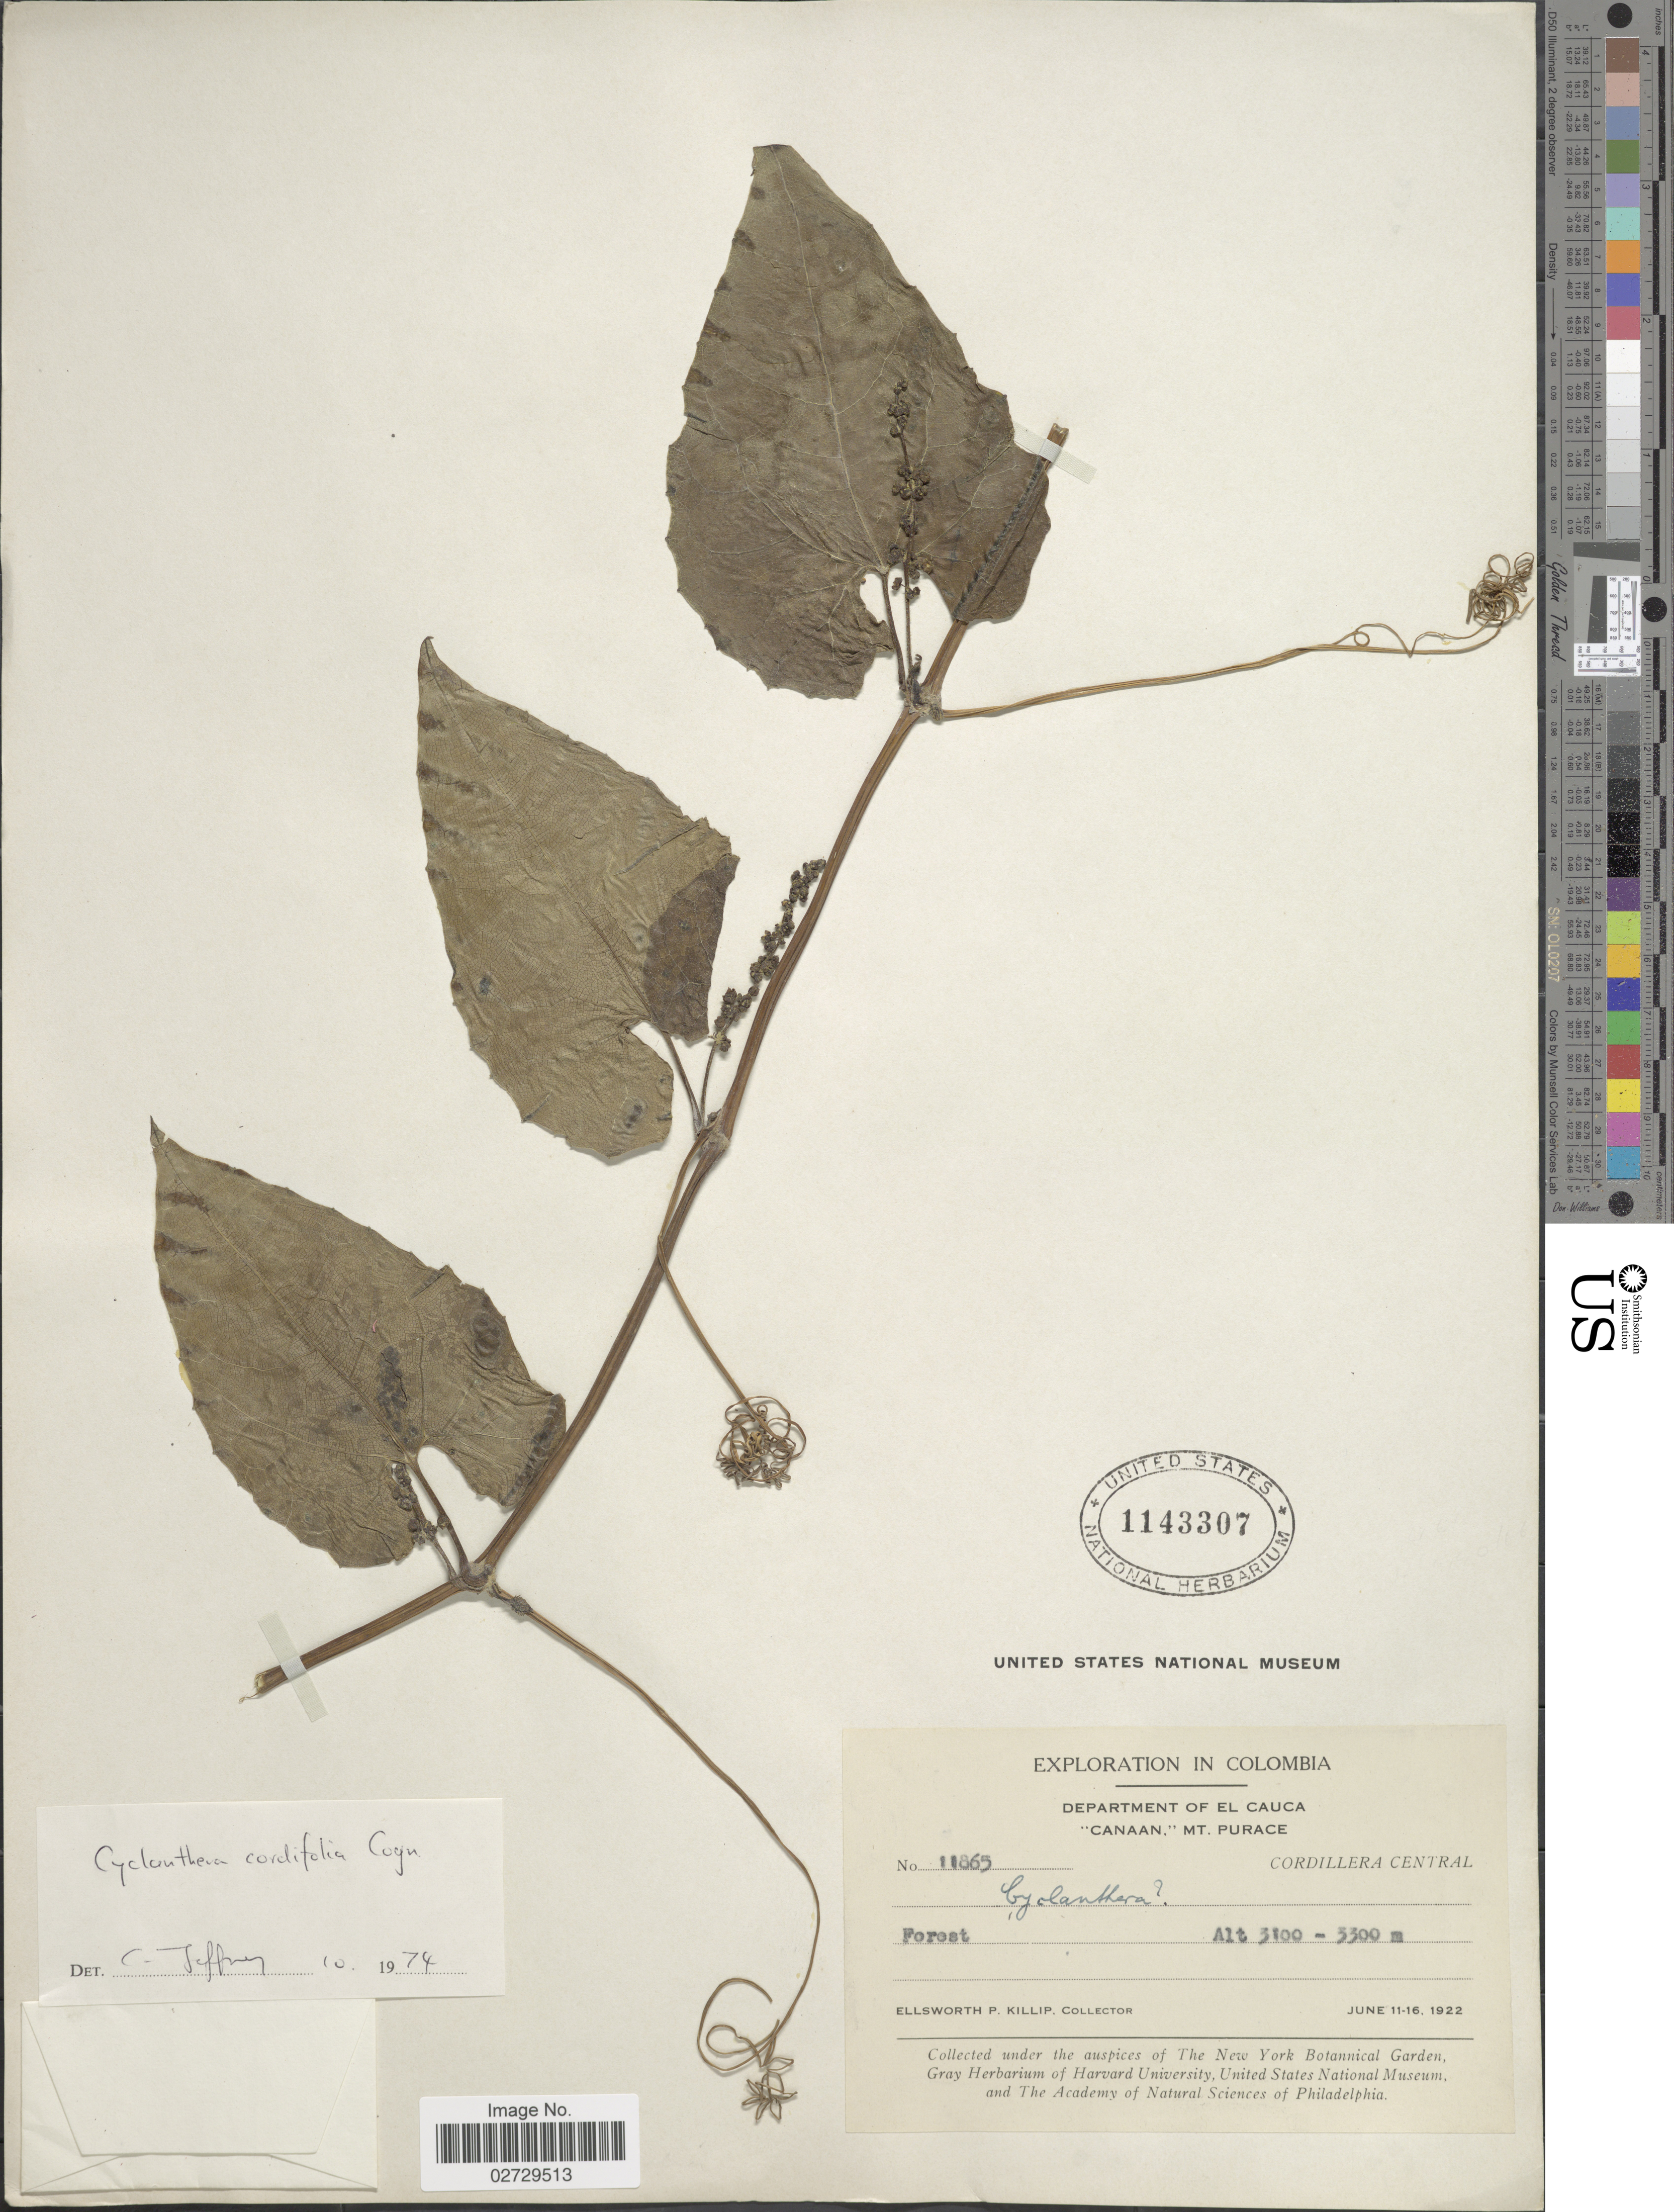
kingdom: Plantae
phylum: Tracheophyta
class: Magnoliopsida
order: Cucurbitales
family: Cucurbitaceae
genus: Cyclanthera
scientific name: Cyclanthera cordifolia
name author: Cogn.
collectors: E. P. Killip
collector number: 11865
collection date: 1922-06-11/1922-06-16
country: Colombia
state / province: Cauca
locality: Department of El Cauca, "Canaan," Mt. Purace. Cordillera Central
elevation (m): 3100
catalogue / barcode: US 1143307